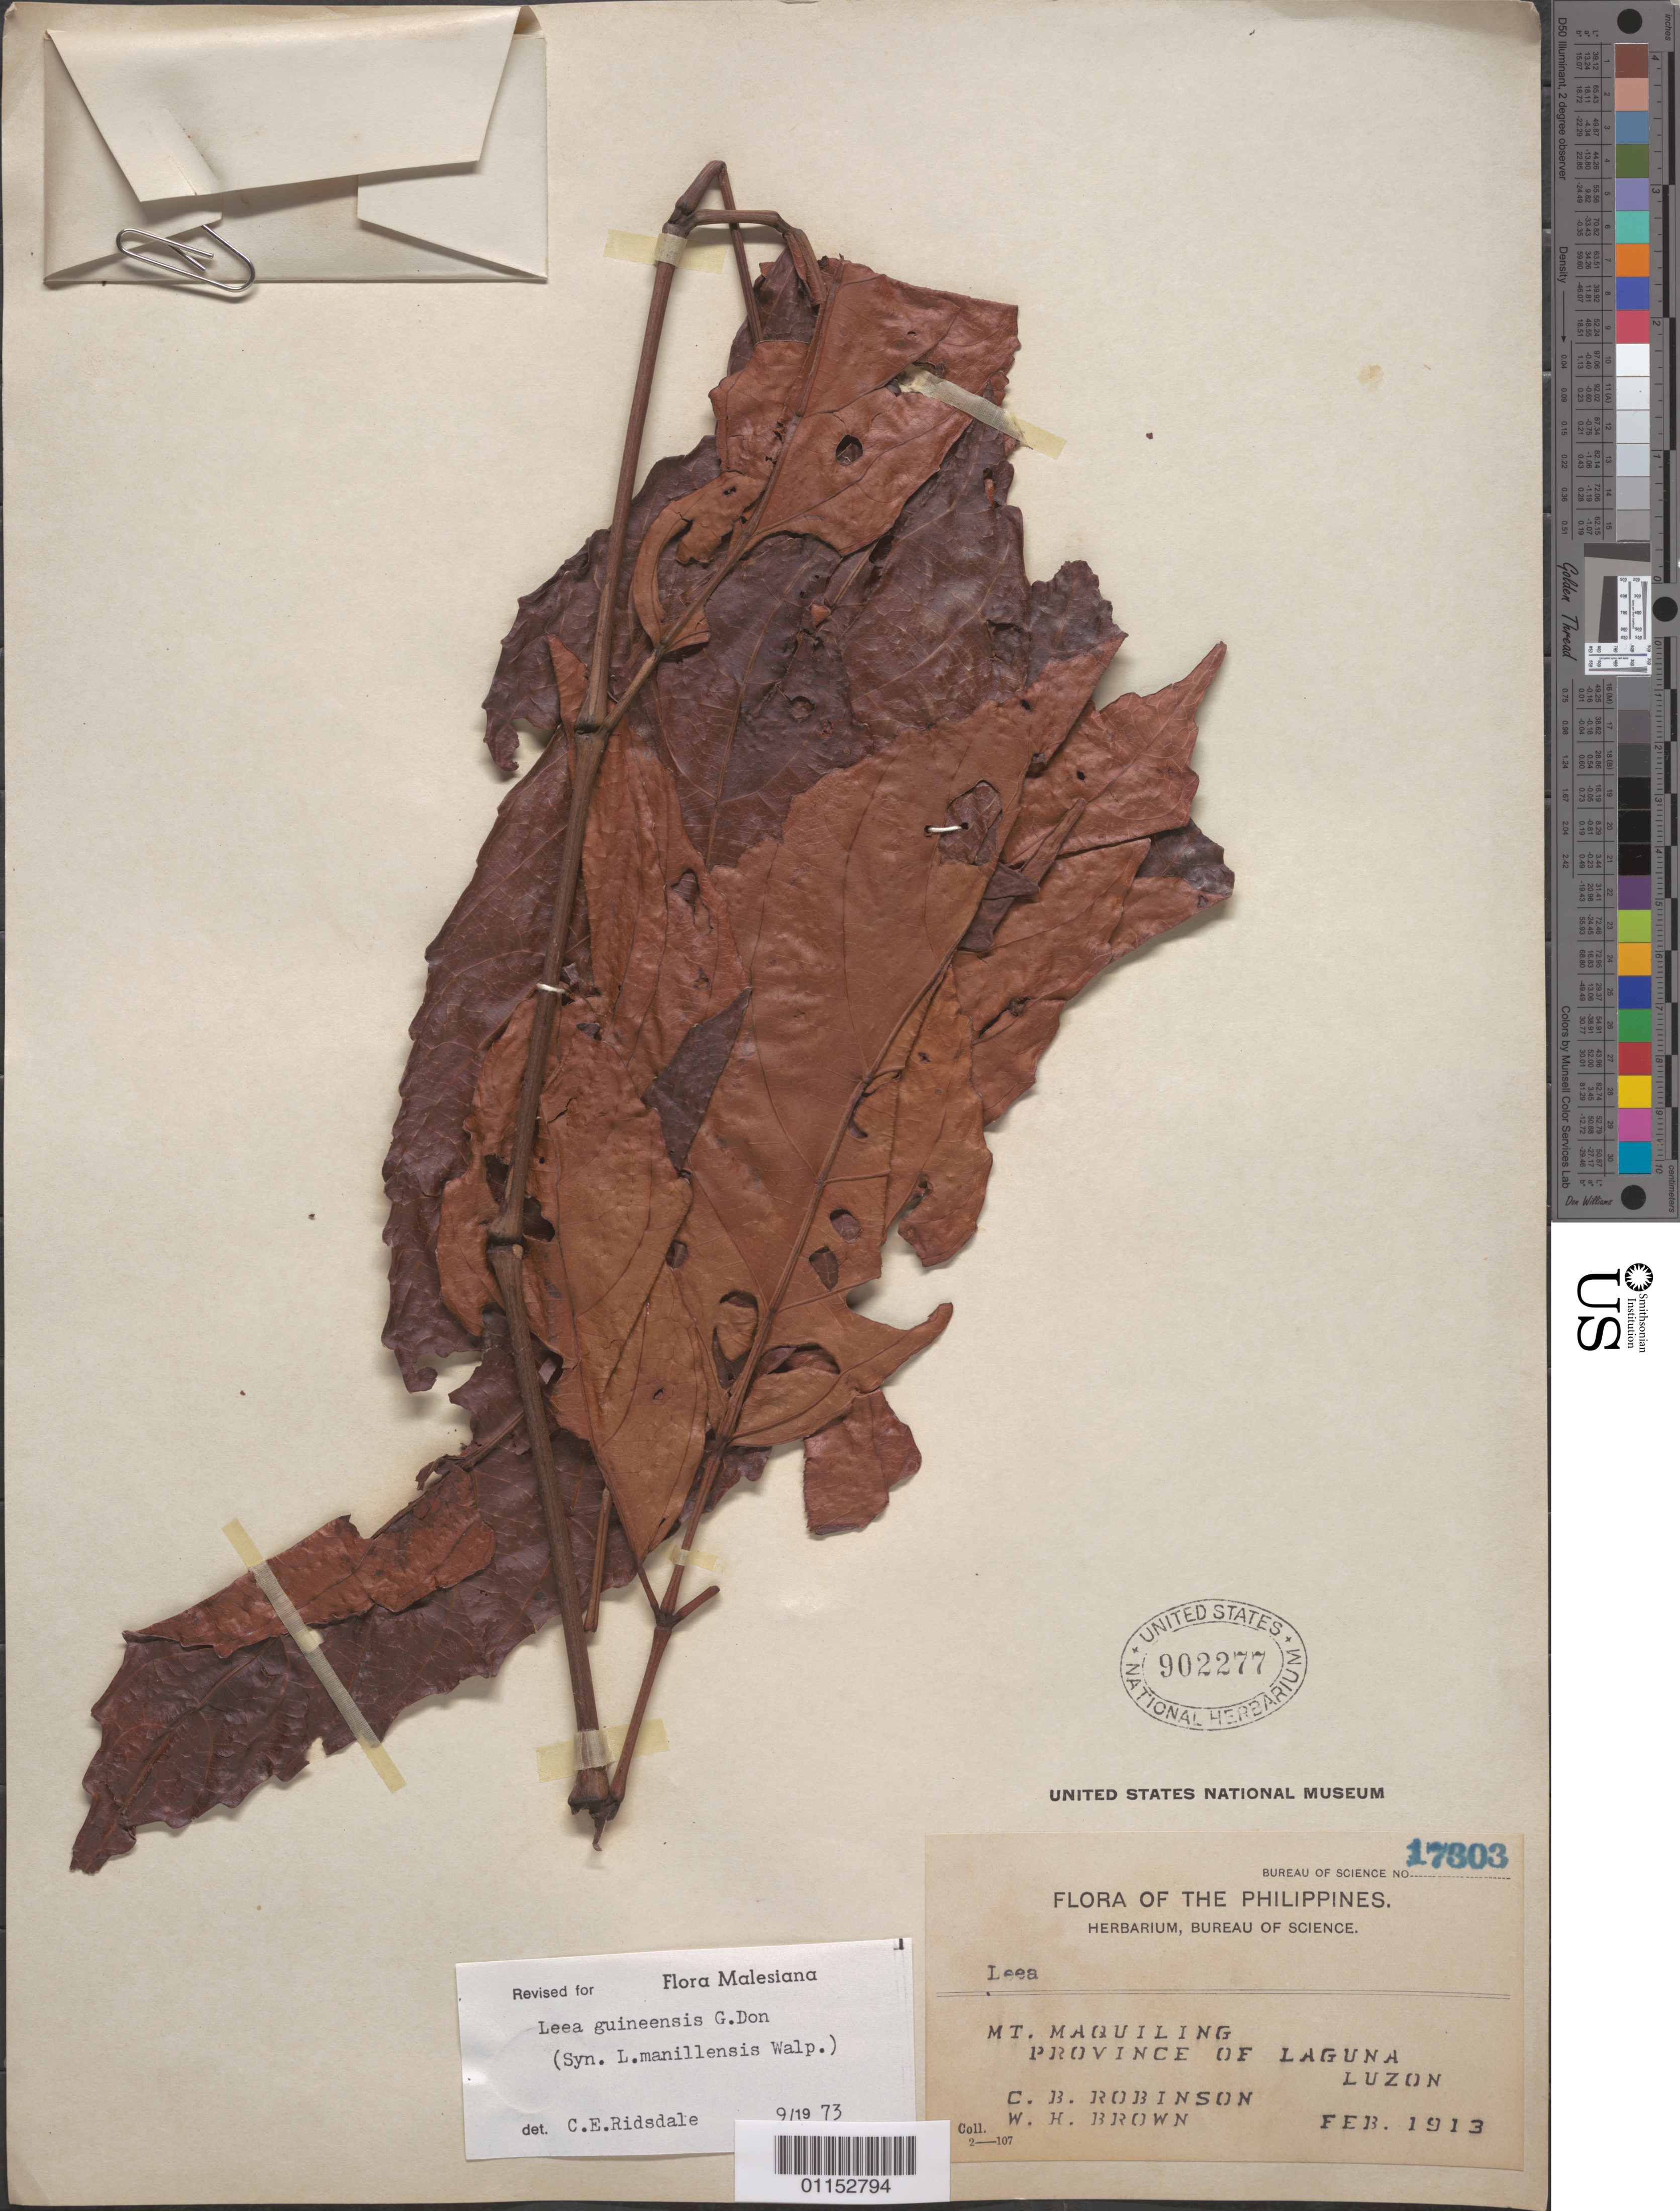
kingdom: Plantae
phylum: Tracheophyta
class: Magnoliopsida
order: Vitales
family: Vitaceae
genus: Leea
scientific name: Leea guineensis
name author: G. Don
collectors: C. Robinson & W. H. Brown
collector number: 17303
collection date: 1913-02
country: Philippines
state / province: Calabarzon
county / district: Laguna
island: Luzon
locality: Mt Maquiling, Luzon.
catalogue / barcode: US 902277